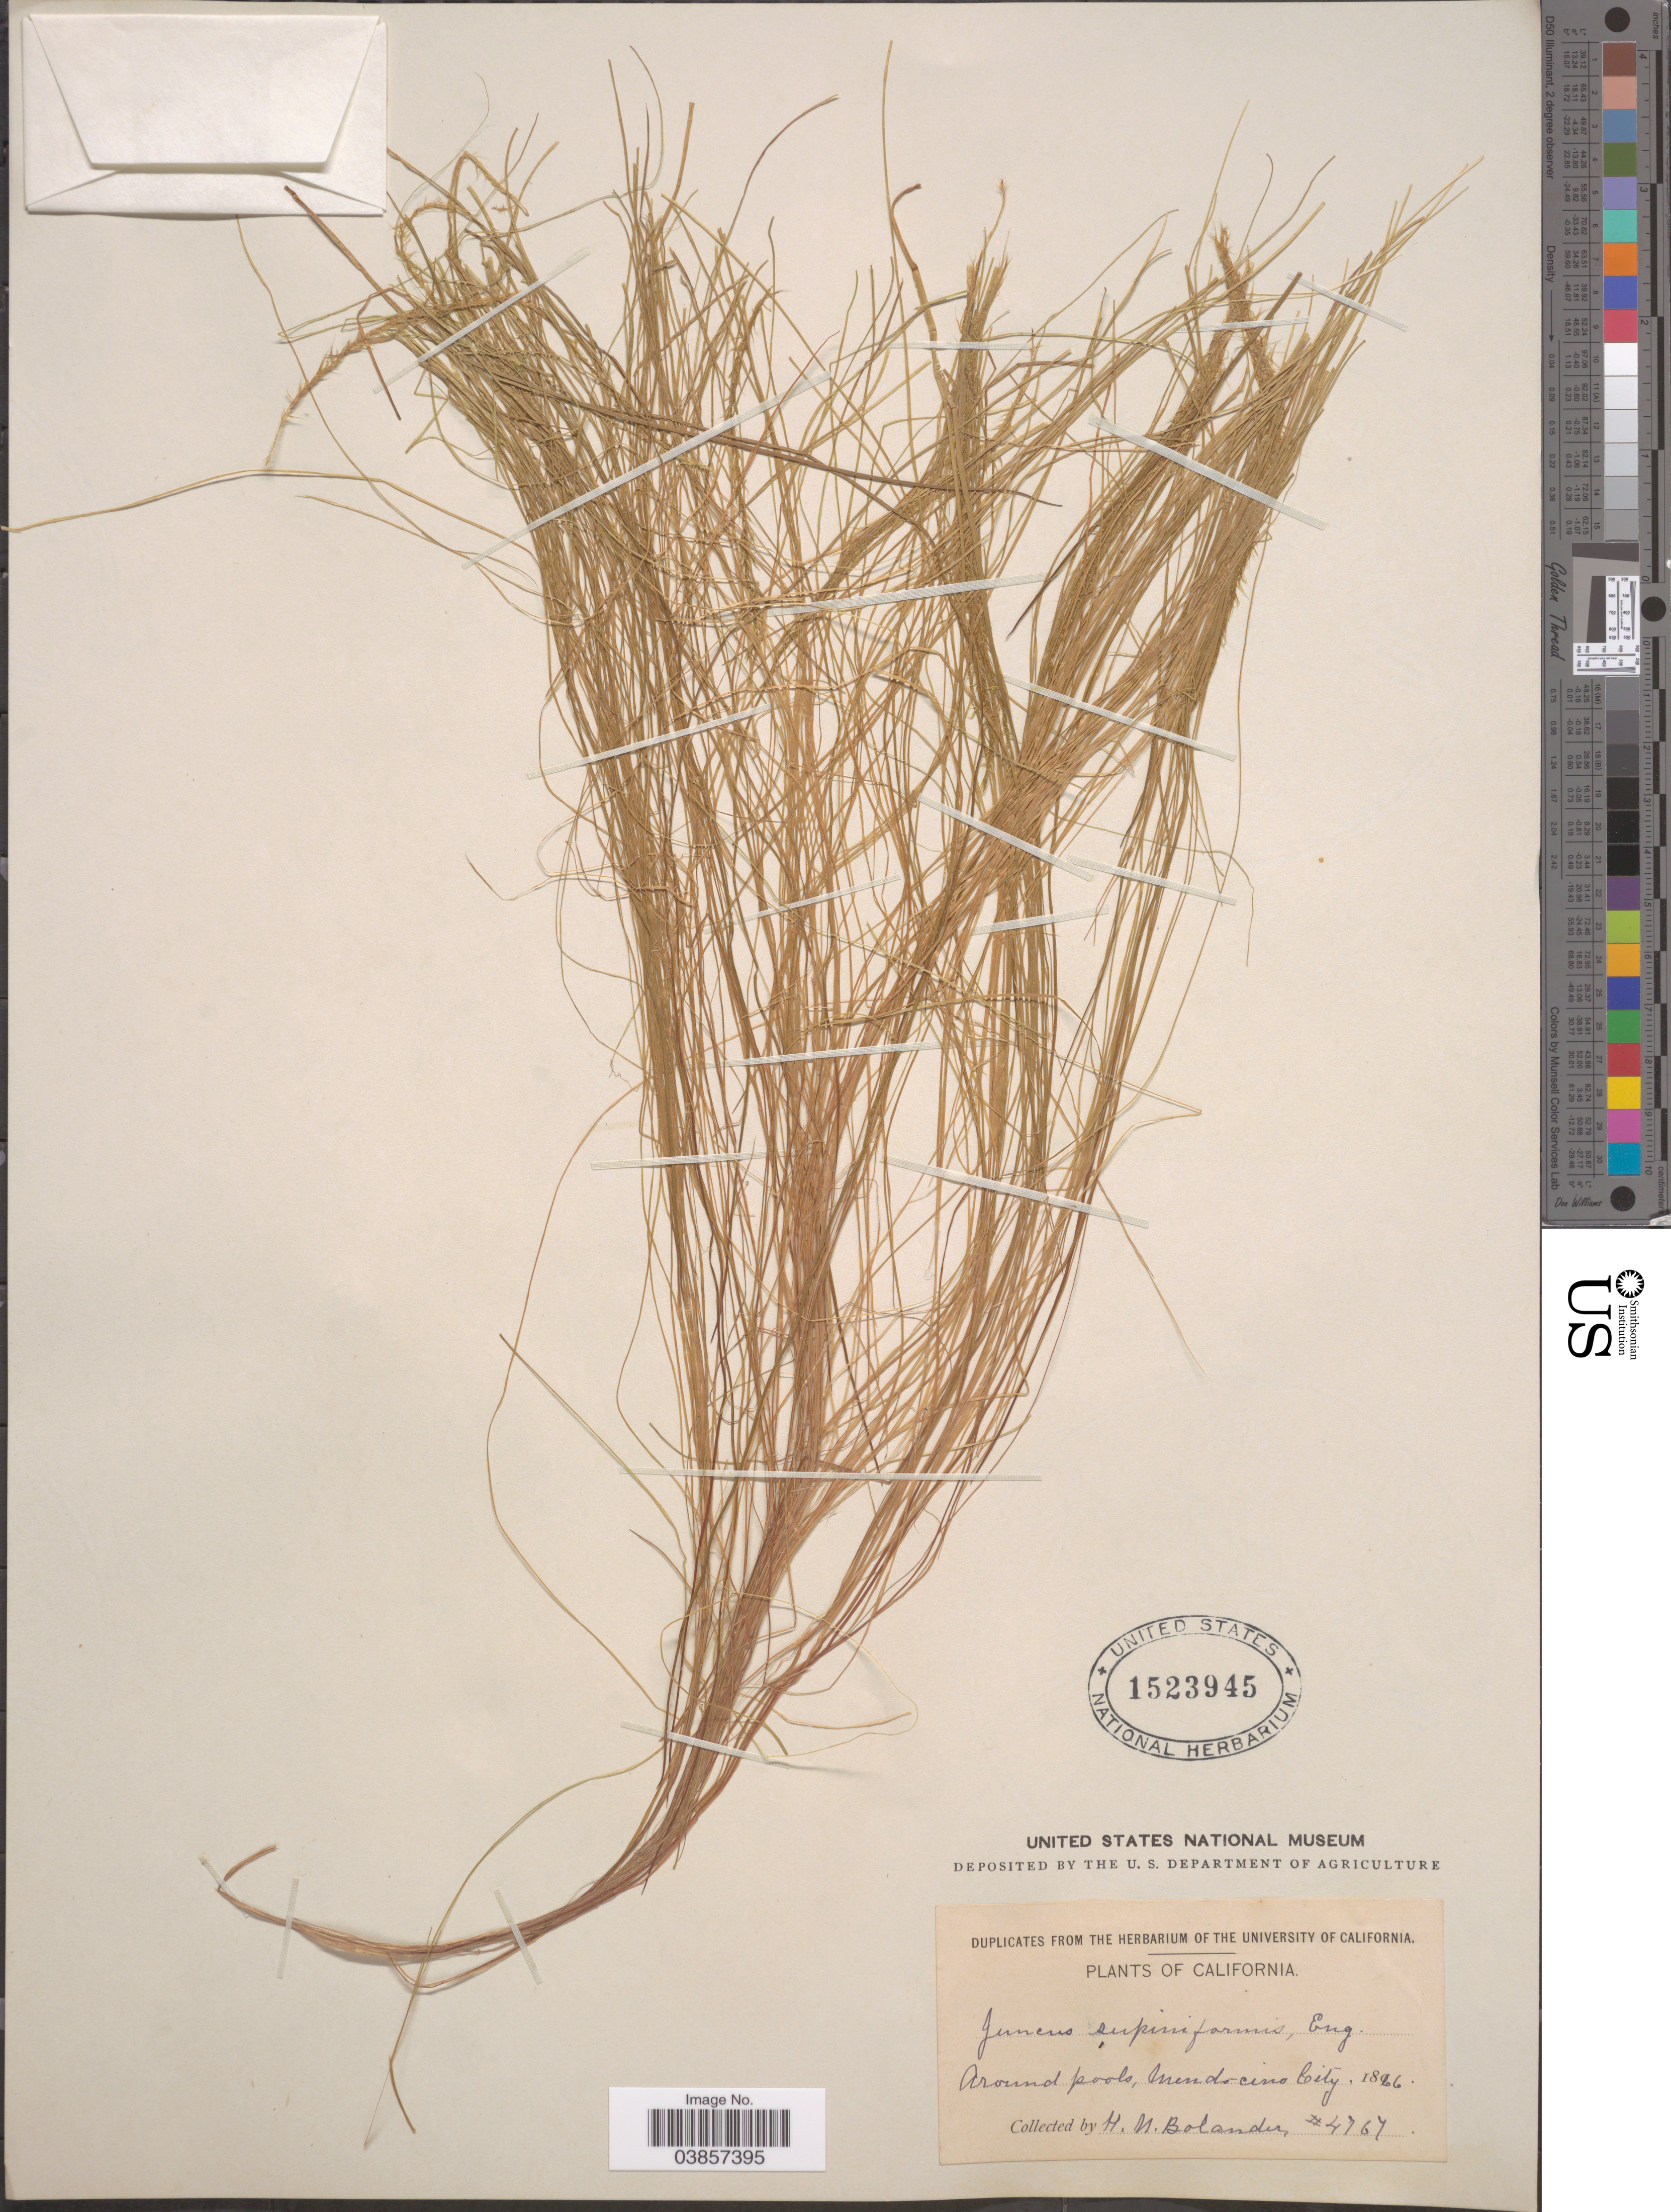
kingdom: Plantae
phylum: Tracheophyta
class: Liliopsida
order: Poales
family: Juncaceae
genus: Juncus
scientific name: Juncus subpiniformis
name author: Engelm.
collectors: H. Bolander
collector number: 4767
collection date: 1866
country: United States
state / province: California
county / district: Mendocino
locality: Around pools, Mendocino City.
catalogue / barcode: US 1523945